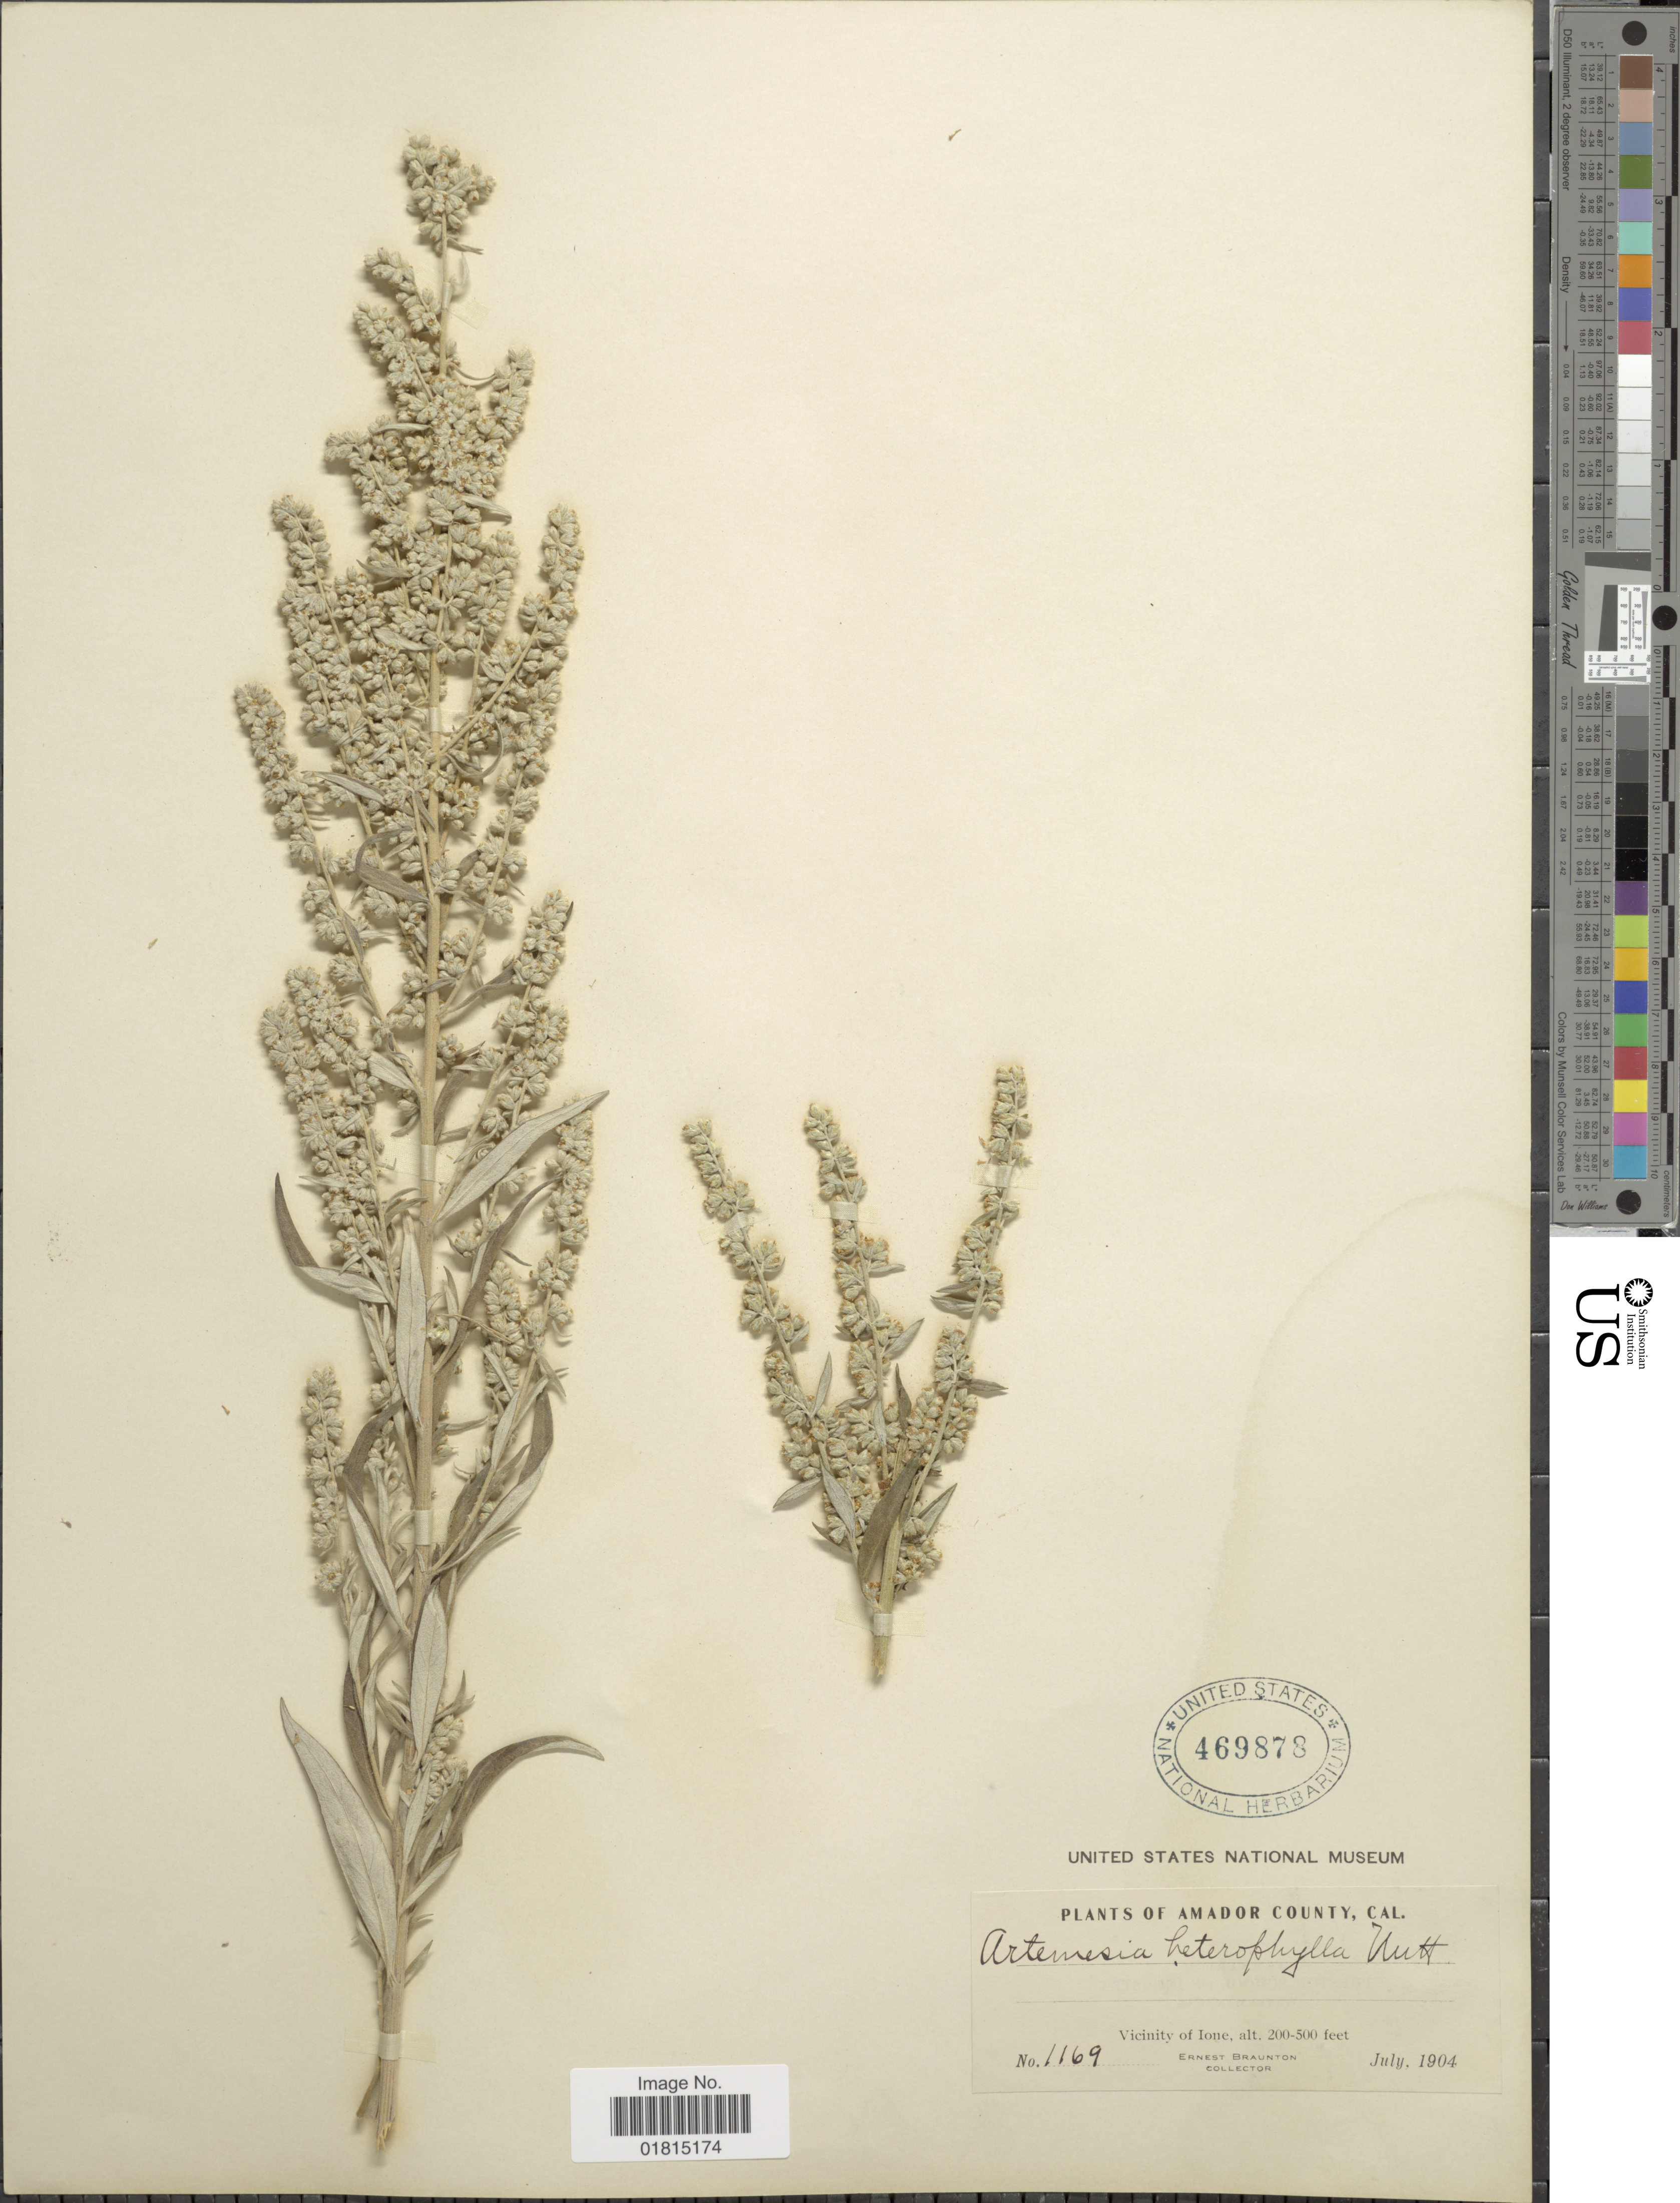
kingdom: Plantae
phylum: Tracheophyta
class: Magnoliopsida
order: Asterales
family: Asteraceae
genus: Artemisia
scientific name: Artemisia douglasiana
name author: Besser ex Hook.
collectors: E. Braunton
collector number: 1169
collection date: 1904-07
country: United States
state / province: California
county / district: Amador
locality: Amador County, Cal. Vicinity of Ione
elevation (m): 61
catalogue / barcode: US 469878